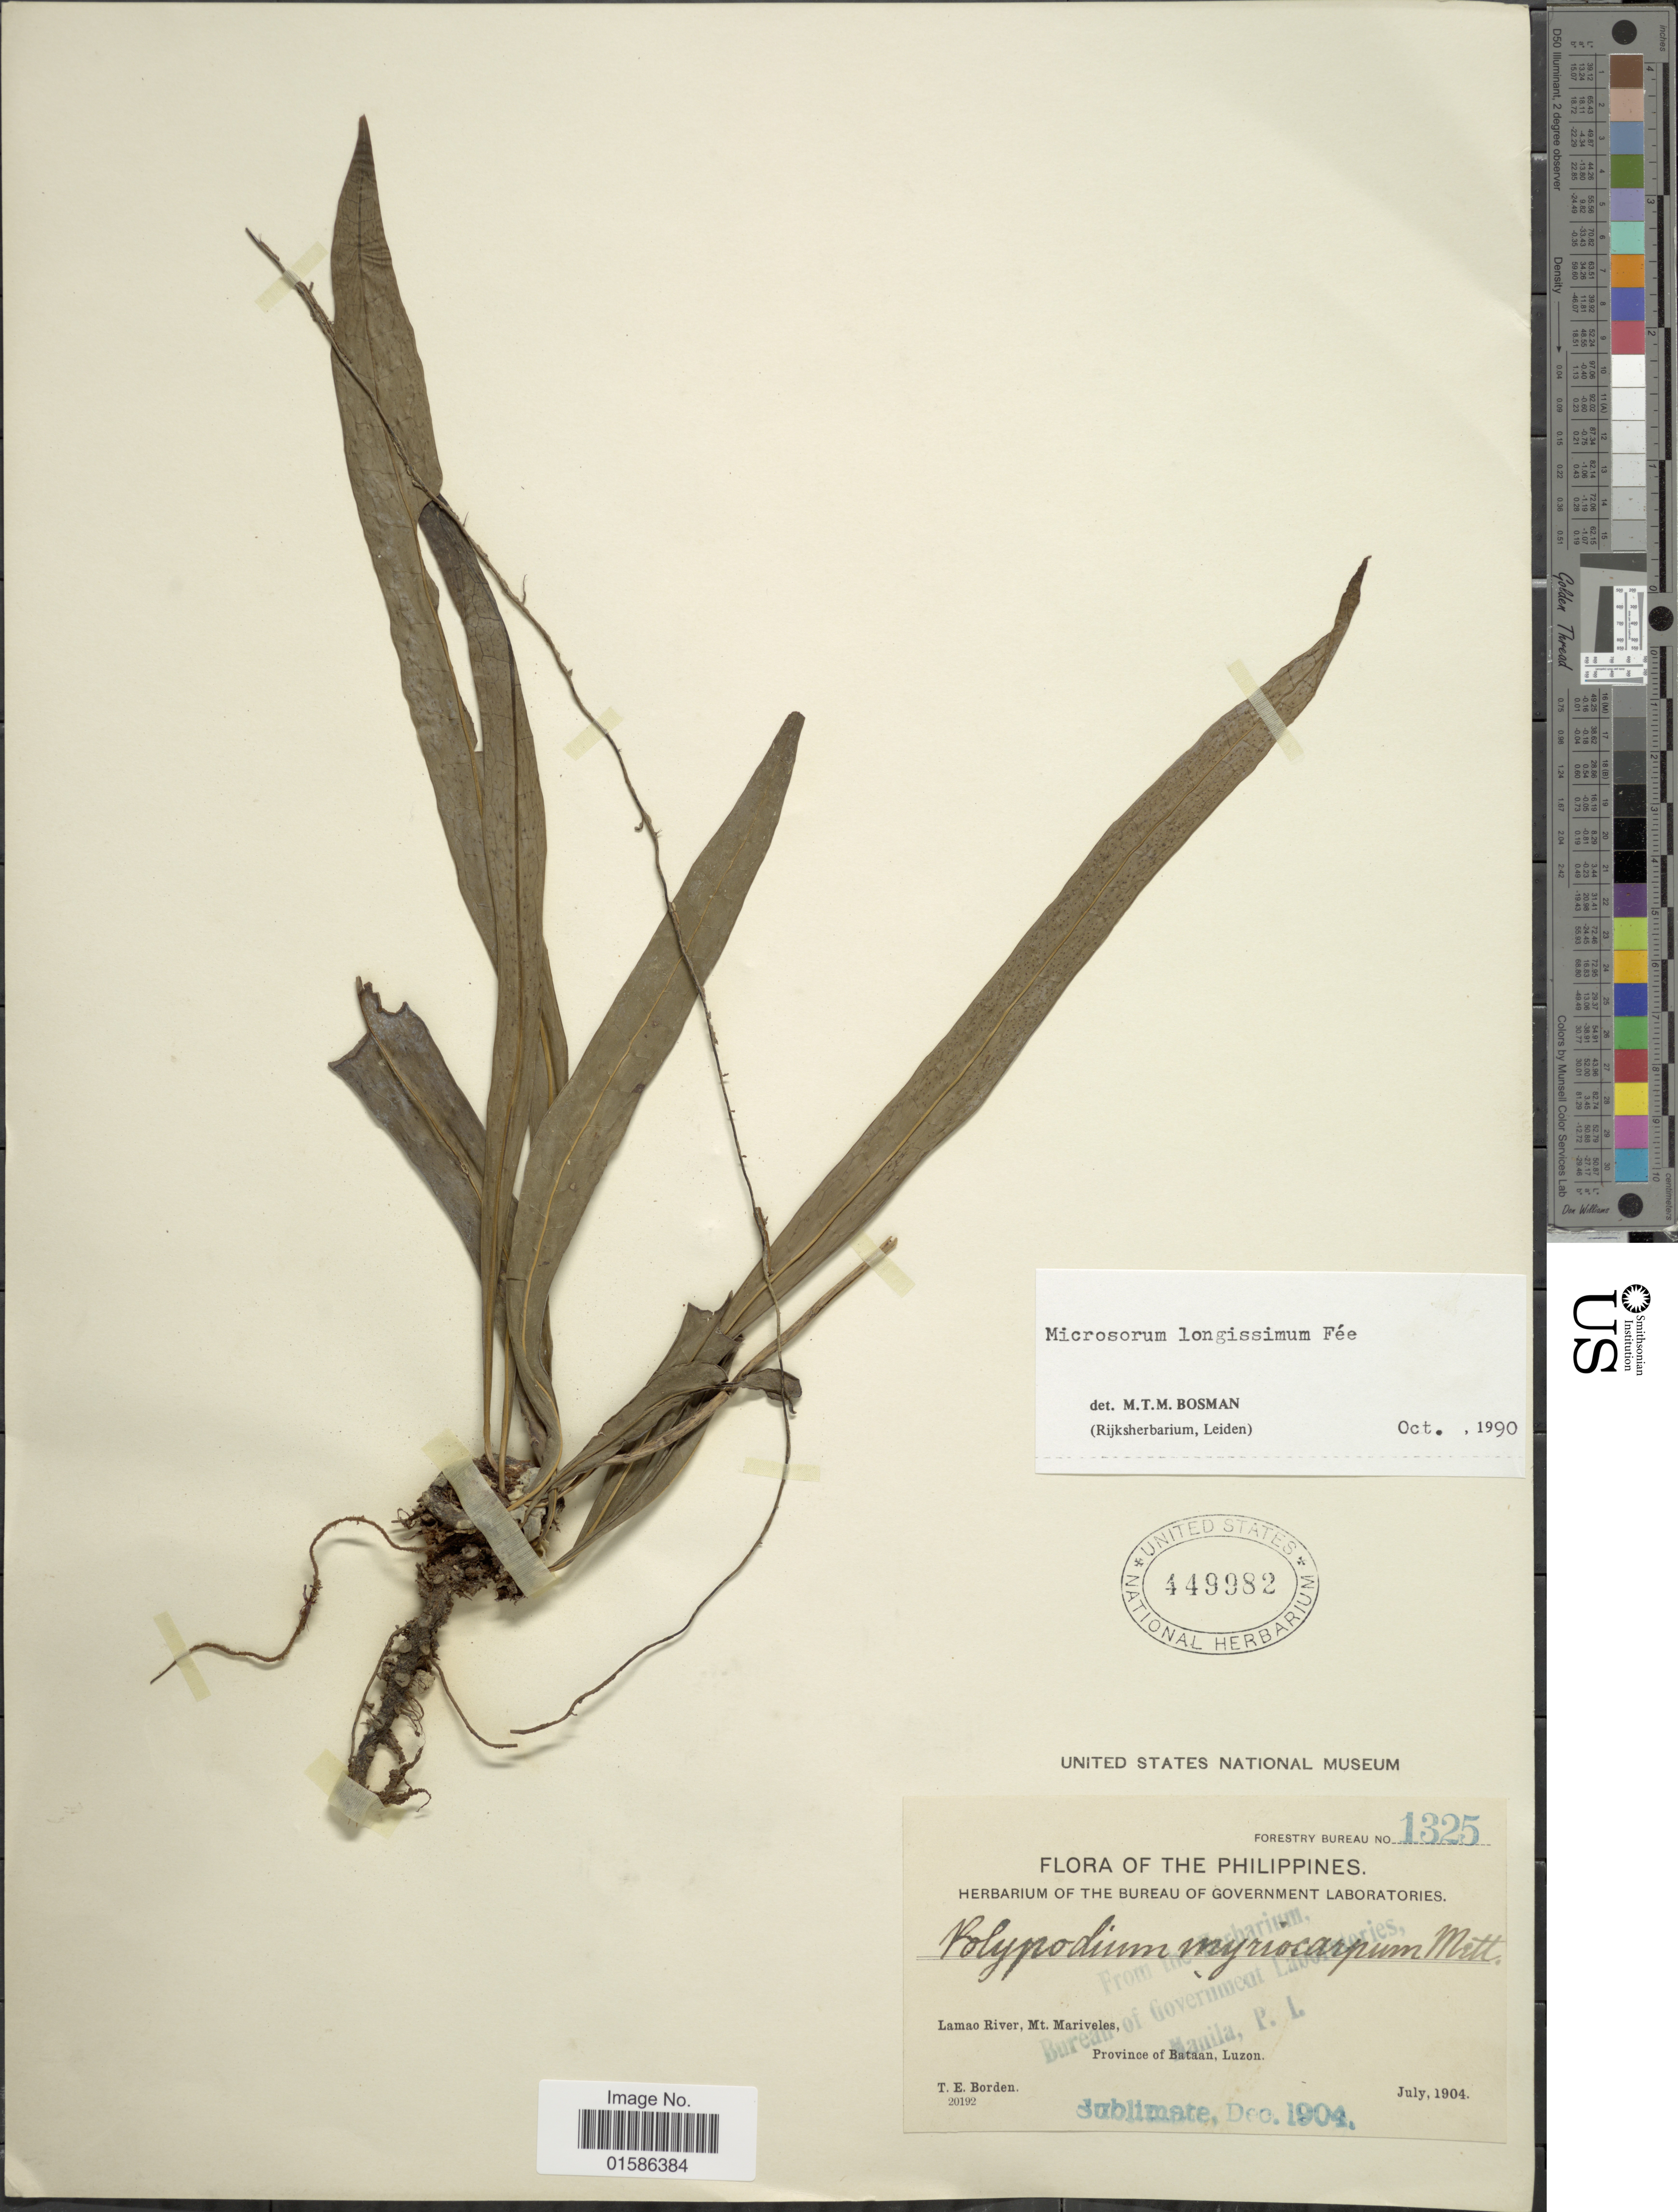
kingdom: Plantae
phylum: Tracheophyta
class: Polypodiopsida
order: Polypodiales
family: Polypodiaceae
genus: Microsorum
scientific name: Microsorum longissimum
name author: Fée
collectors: T. E. Borden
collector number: Forestry Bureau 1325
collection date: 1904-07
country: Philippines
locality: Lamao River, Mt Mariveles, province of Bataan, Luzon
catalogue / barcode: US 449982